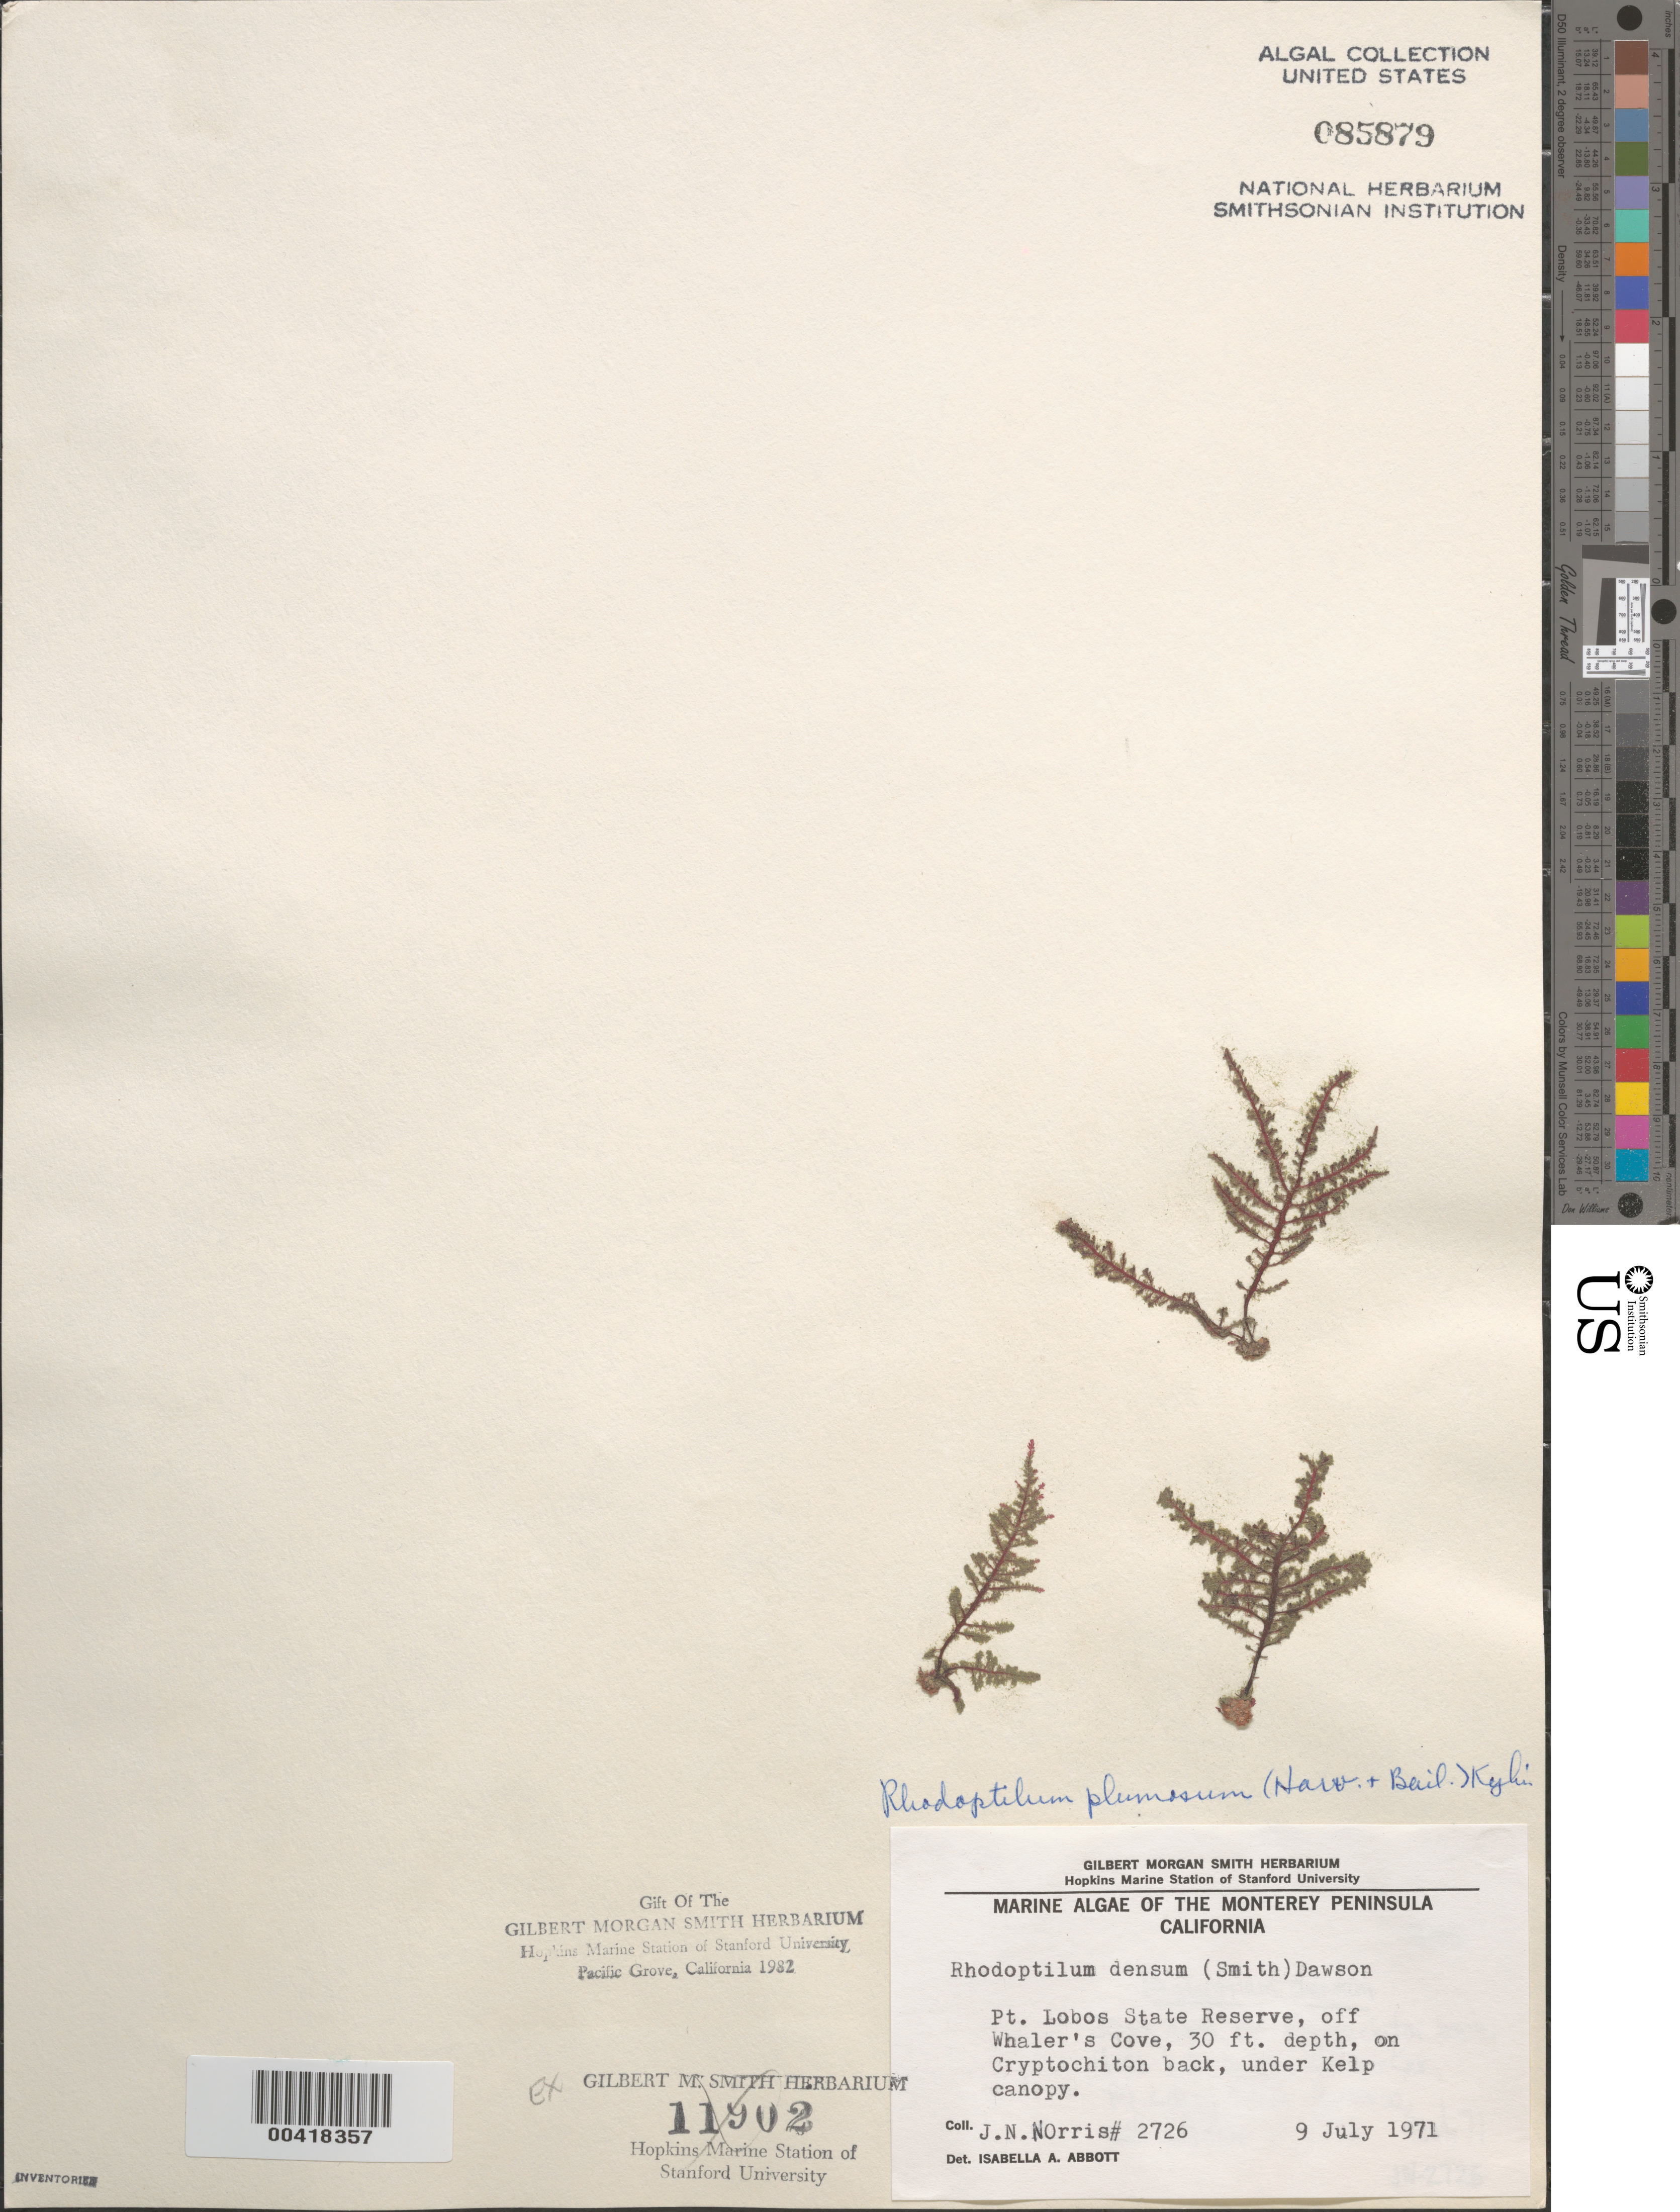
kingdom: Plantae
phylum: Rhodophyta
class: Florideophyceae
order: Ceramiales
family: Dasyaceae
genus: Rhodoptilum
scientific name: Rhodoptilum plumosum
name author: (Harv. & Bail.) Kylin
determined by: Abbott, Isabella A.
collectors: J. N. Norris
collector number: JN-2726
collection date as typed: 09 Jul 1971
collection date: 1971-07-09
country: United States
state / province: California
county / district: Monterey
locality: Point Lobos State Reserve, off Whaler's Cove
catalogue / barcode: US 85879